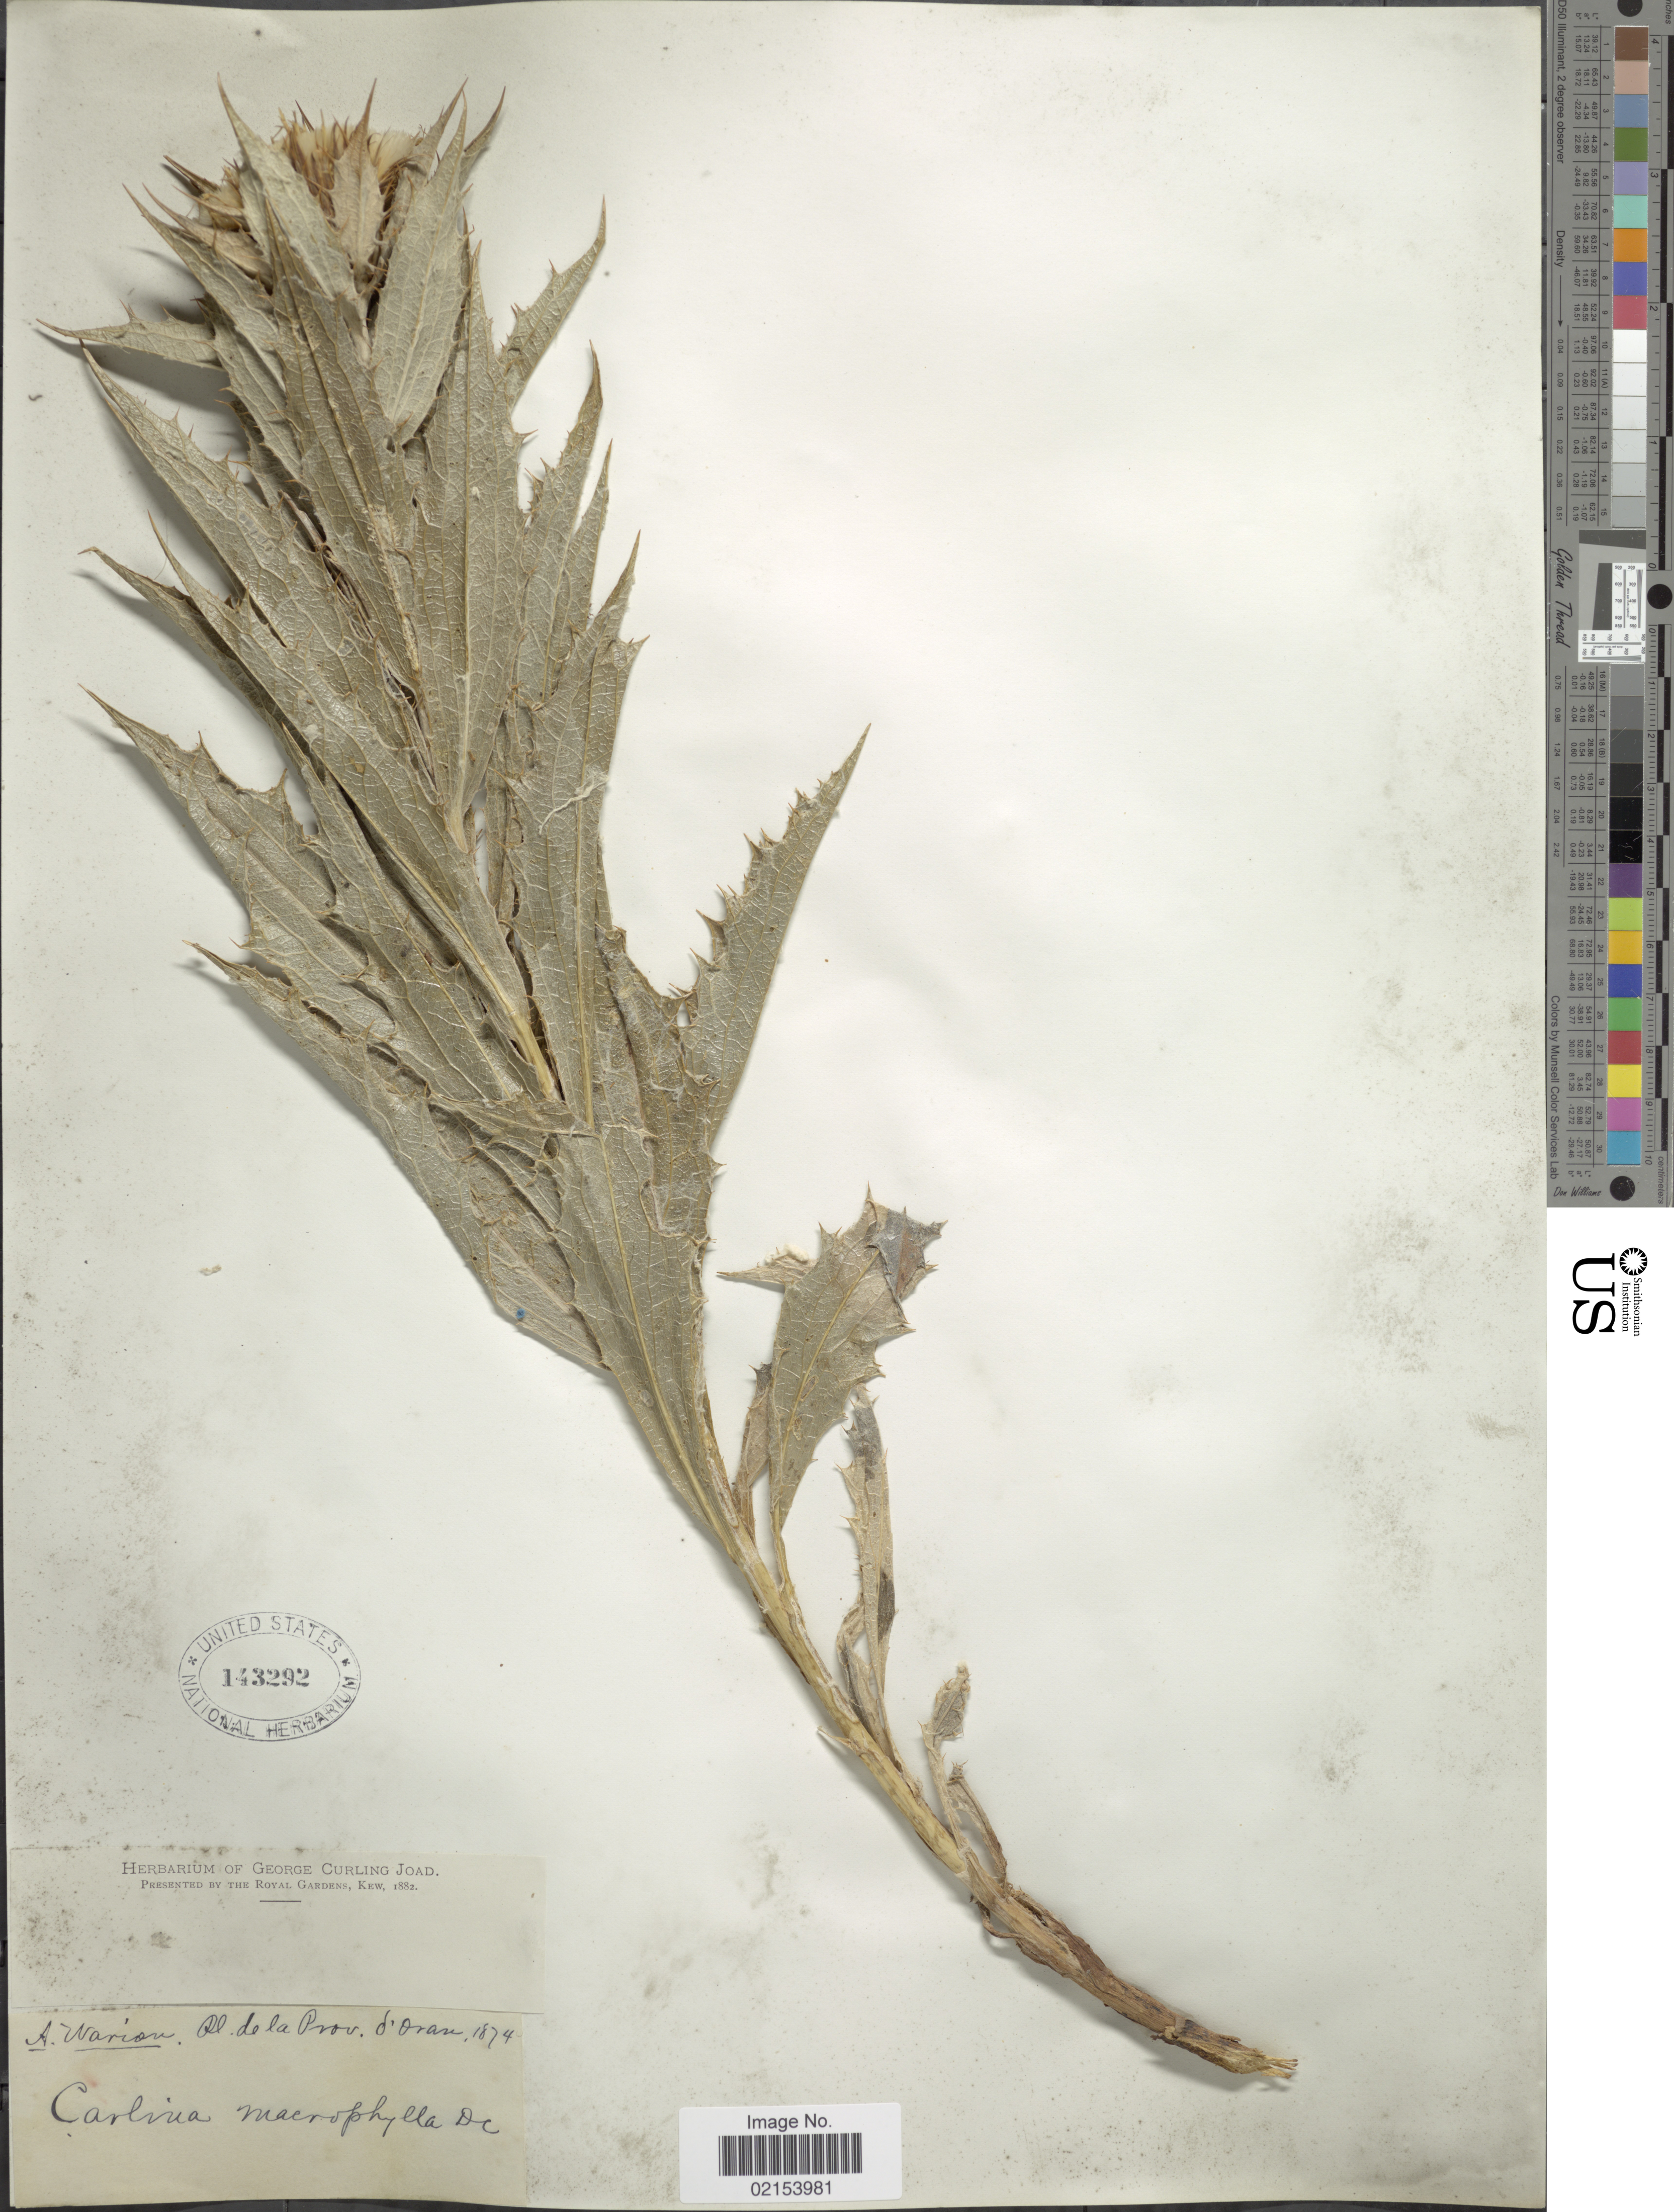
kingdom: Plantae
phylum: Tracheophyta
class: Magnoliopsida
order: Asterales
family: Asteraceae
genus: Carlina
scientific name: Carlina macrophylla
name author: DC.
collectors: A. Warion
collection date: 1874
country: Algeria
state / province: Oran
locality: De la prov. d'Oran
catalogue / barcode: US 143292